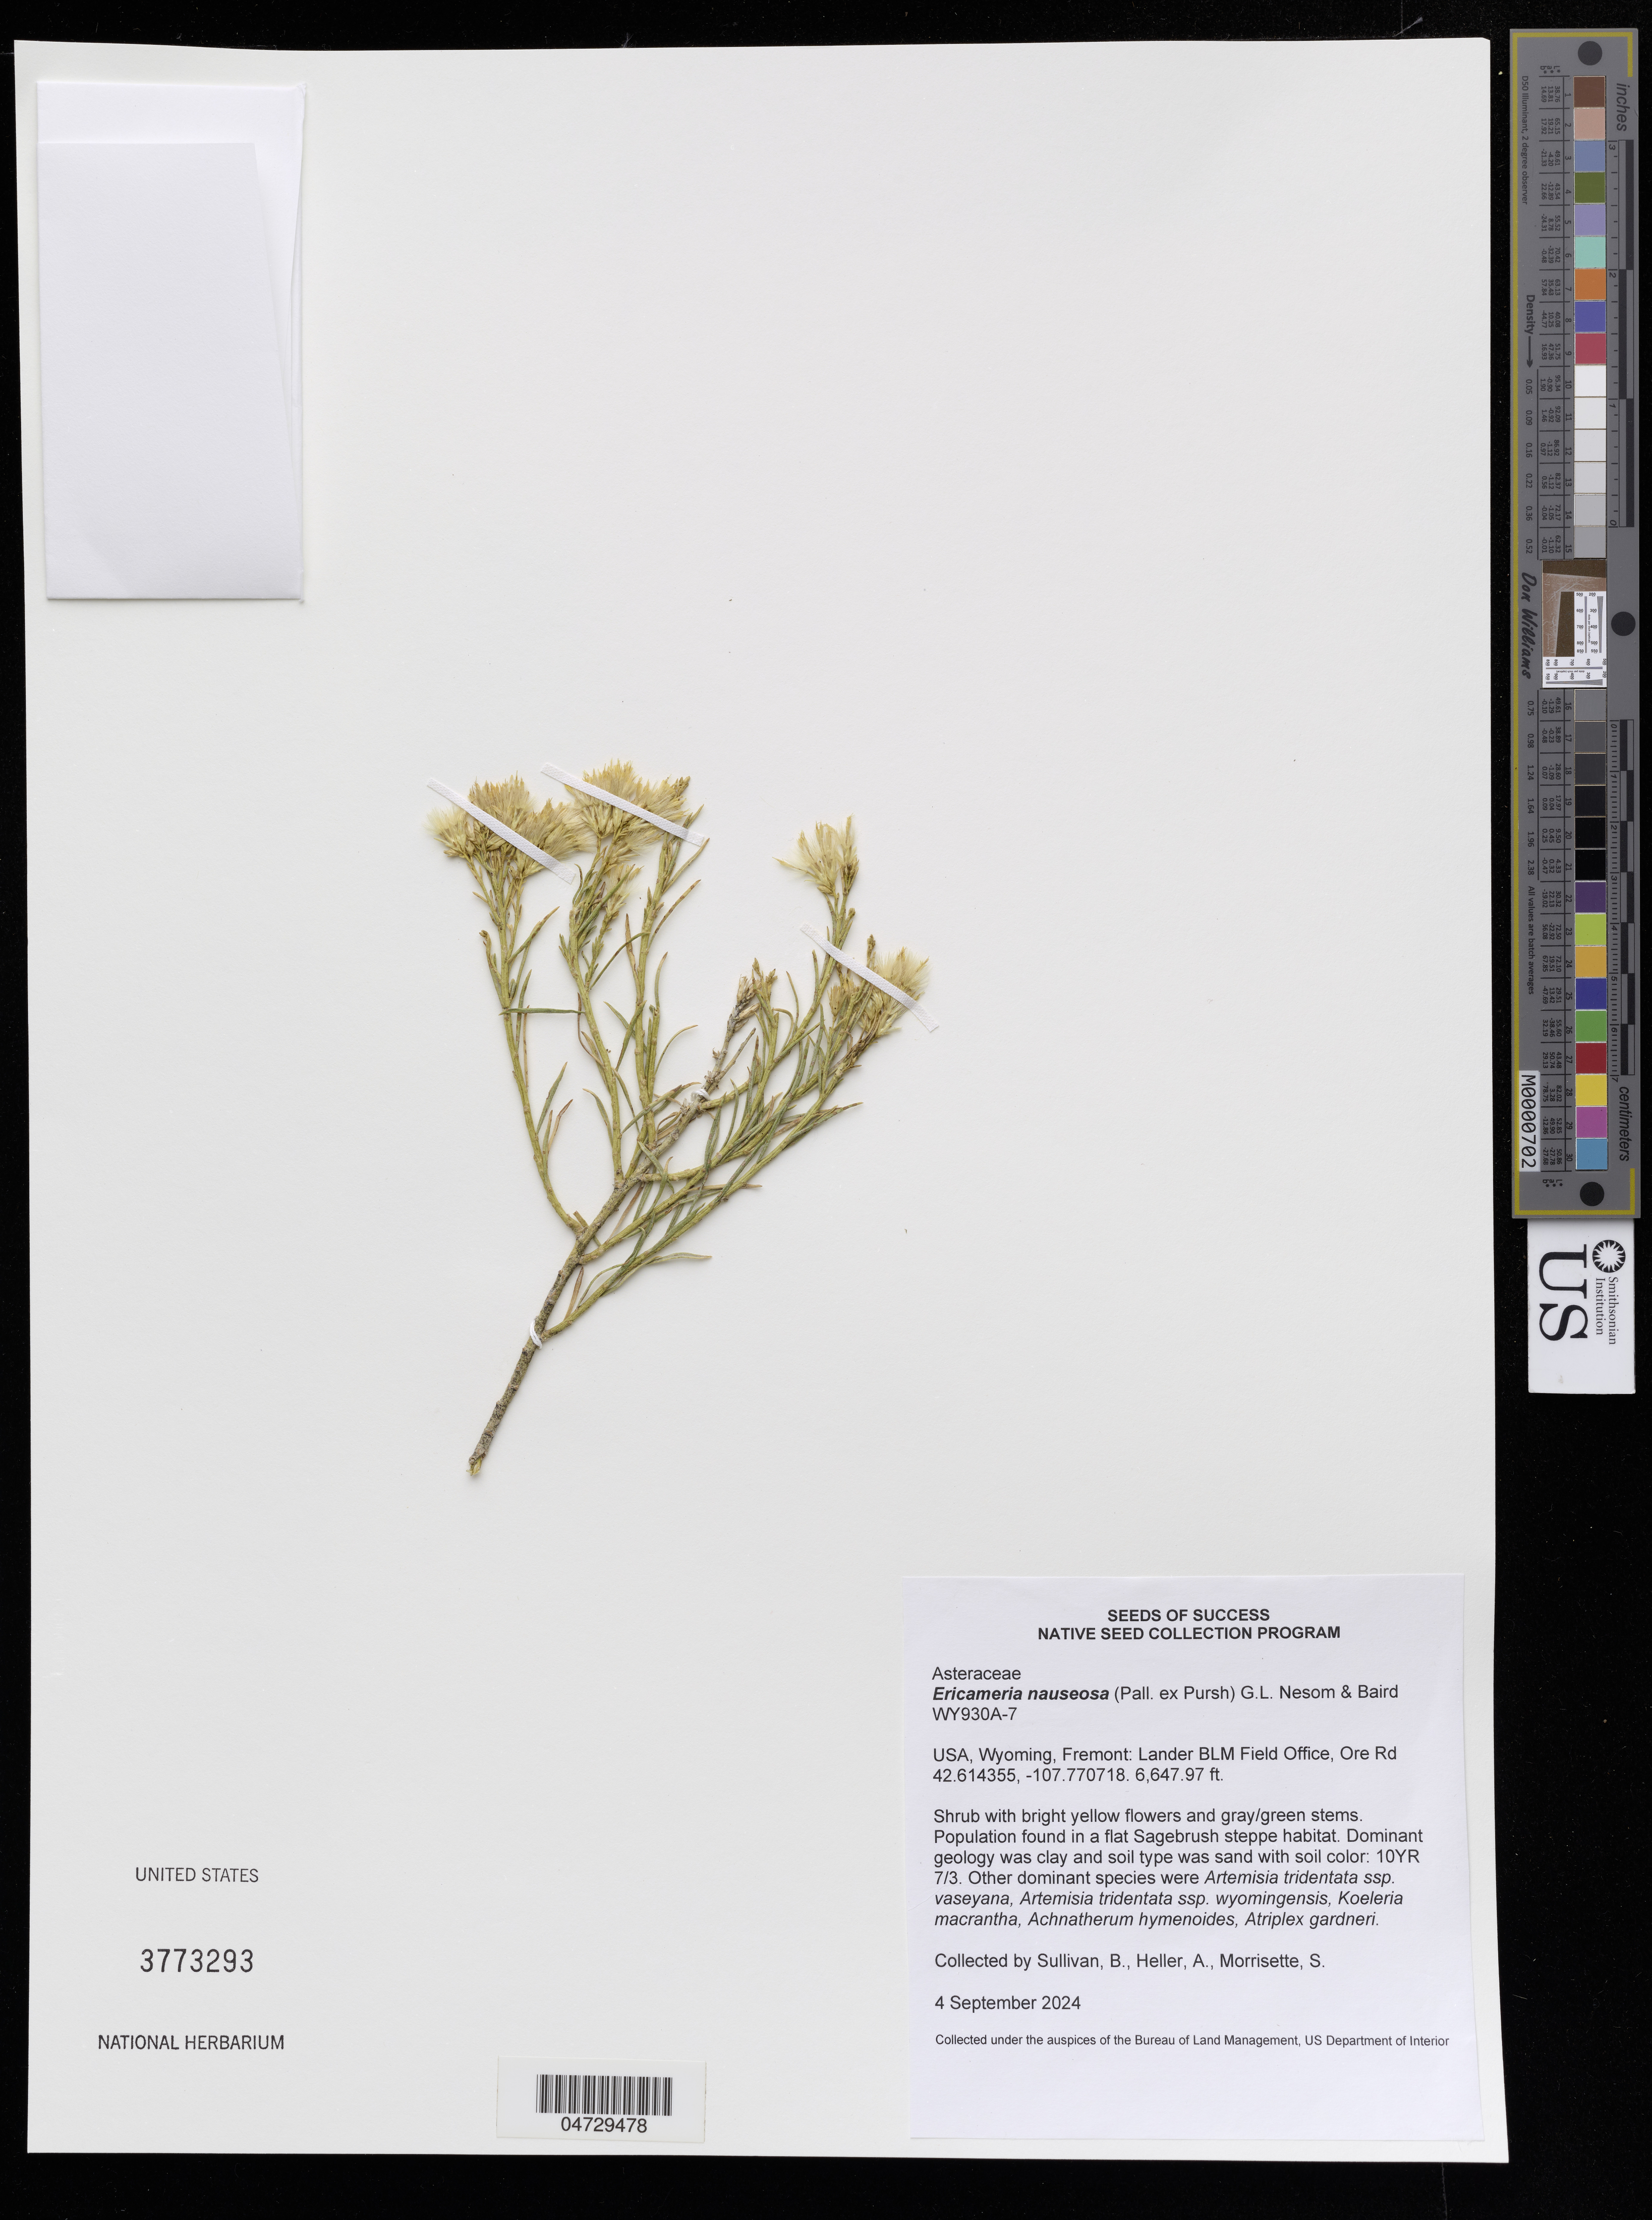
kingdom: Plantae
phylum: Tracheophyta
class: Magnoliopsida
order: Asterales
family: Asteraceae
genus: Ericameria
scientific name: Ericameria nauseosa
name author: (Pall. ex Pursh) G.L. Nesom & G.I. Baird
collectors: B. Sullivan, A. Heller & S. Morrisette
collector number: WY930A-7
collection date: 2024-09-04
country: United States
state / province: Wyoming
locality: Fremont: Lander BLM Field Office, Ore Rd.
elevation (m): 2026.3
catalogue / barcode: US 3773293